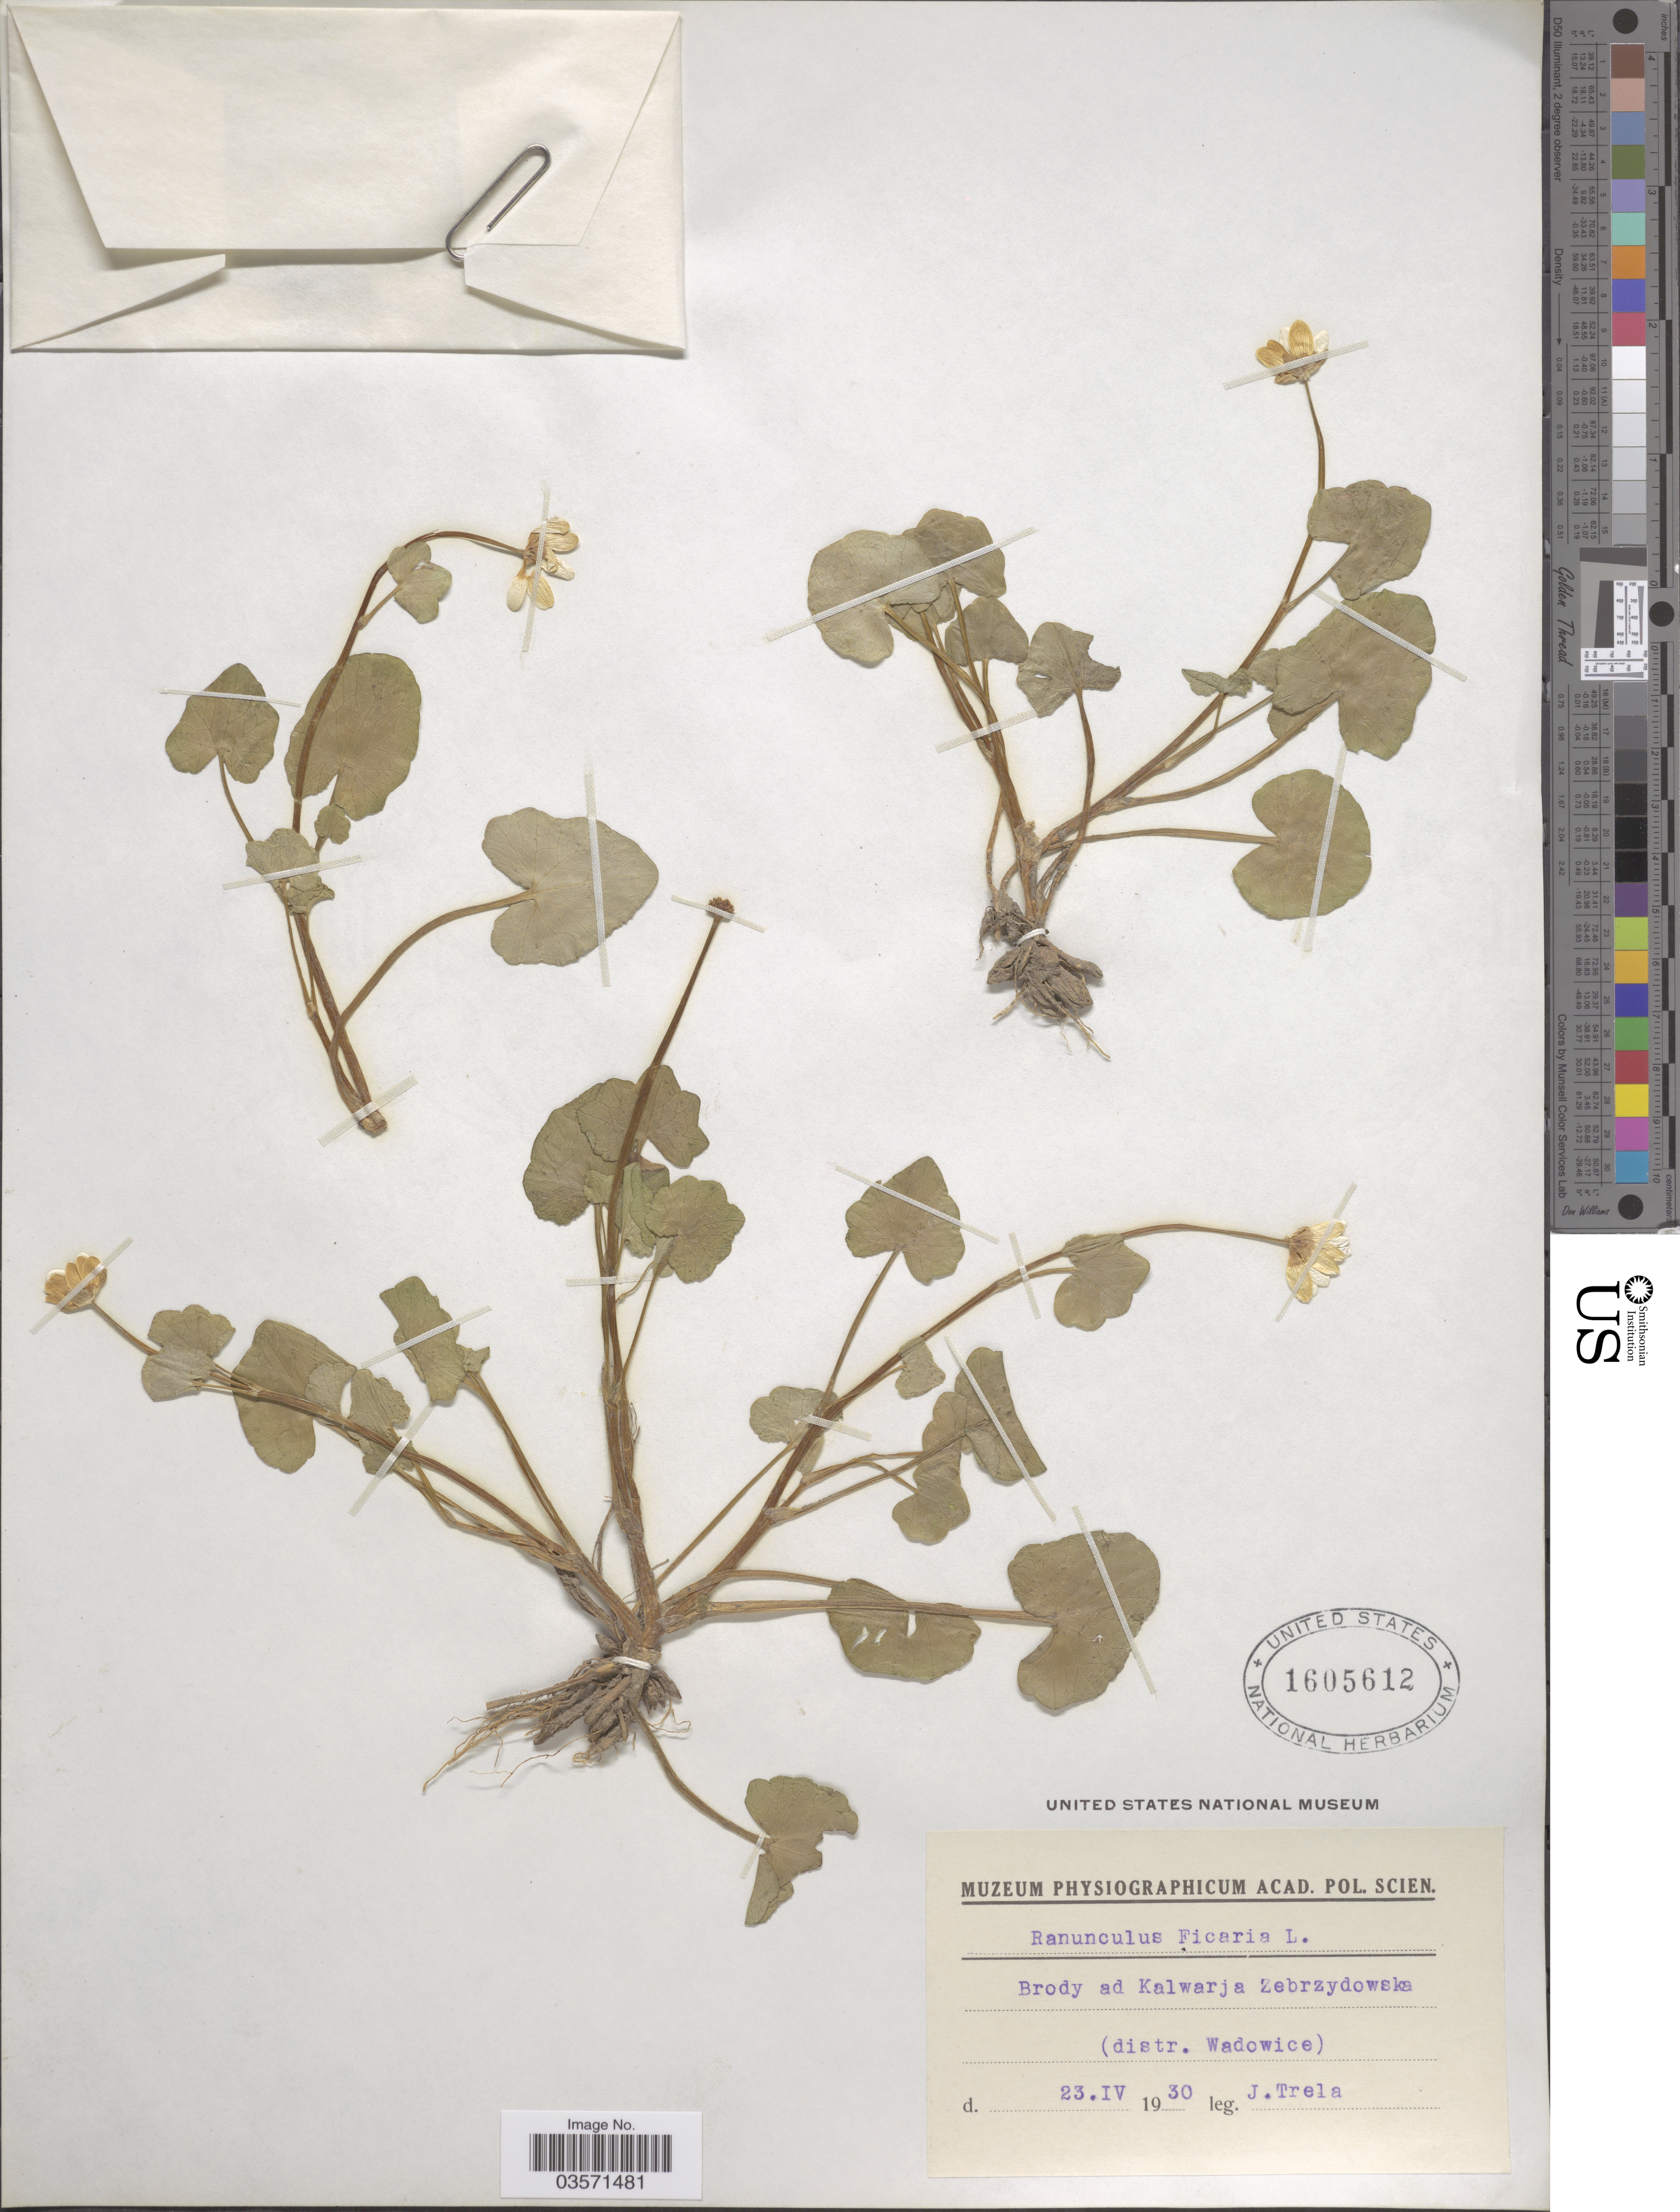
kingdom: Plantae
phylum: Tracheophyta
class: Magnoliopsida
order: Ranunculales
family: Ranunculaceae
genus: Ficaria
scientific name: Ficaria verna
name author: Huds.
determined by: Strong, M. T., (US), Smithsonian Institution - National Museum of Natural History (UNITED STATES)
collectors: J. Trela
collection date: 1930-04-23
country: Poland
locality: Brody ad Kalwarja Zebrzydowska (distr. Wadowice).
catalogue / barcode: US 1605612